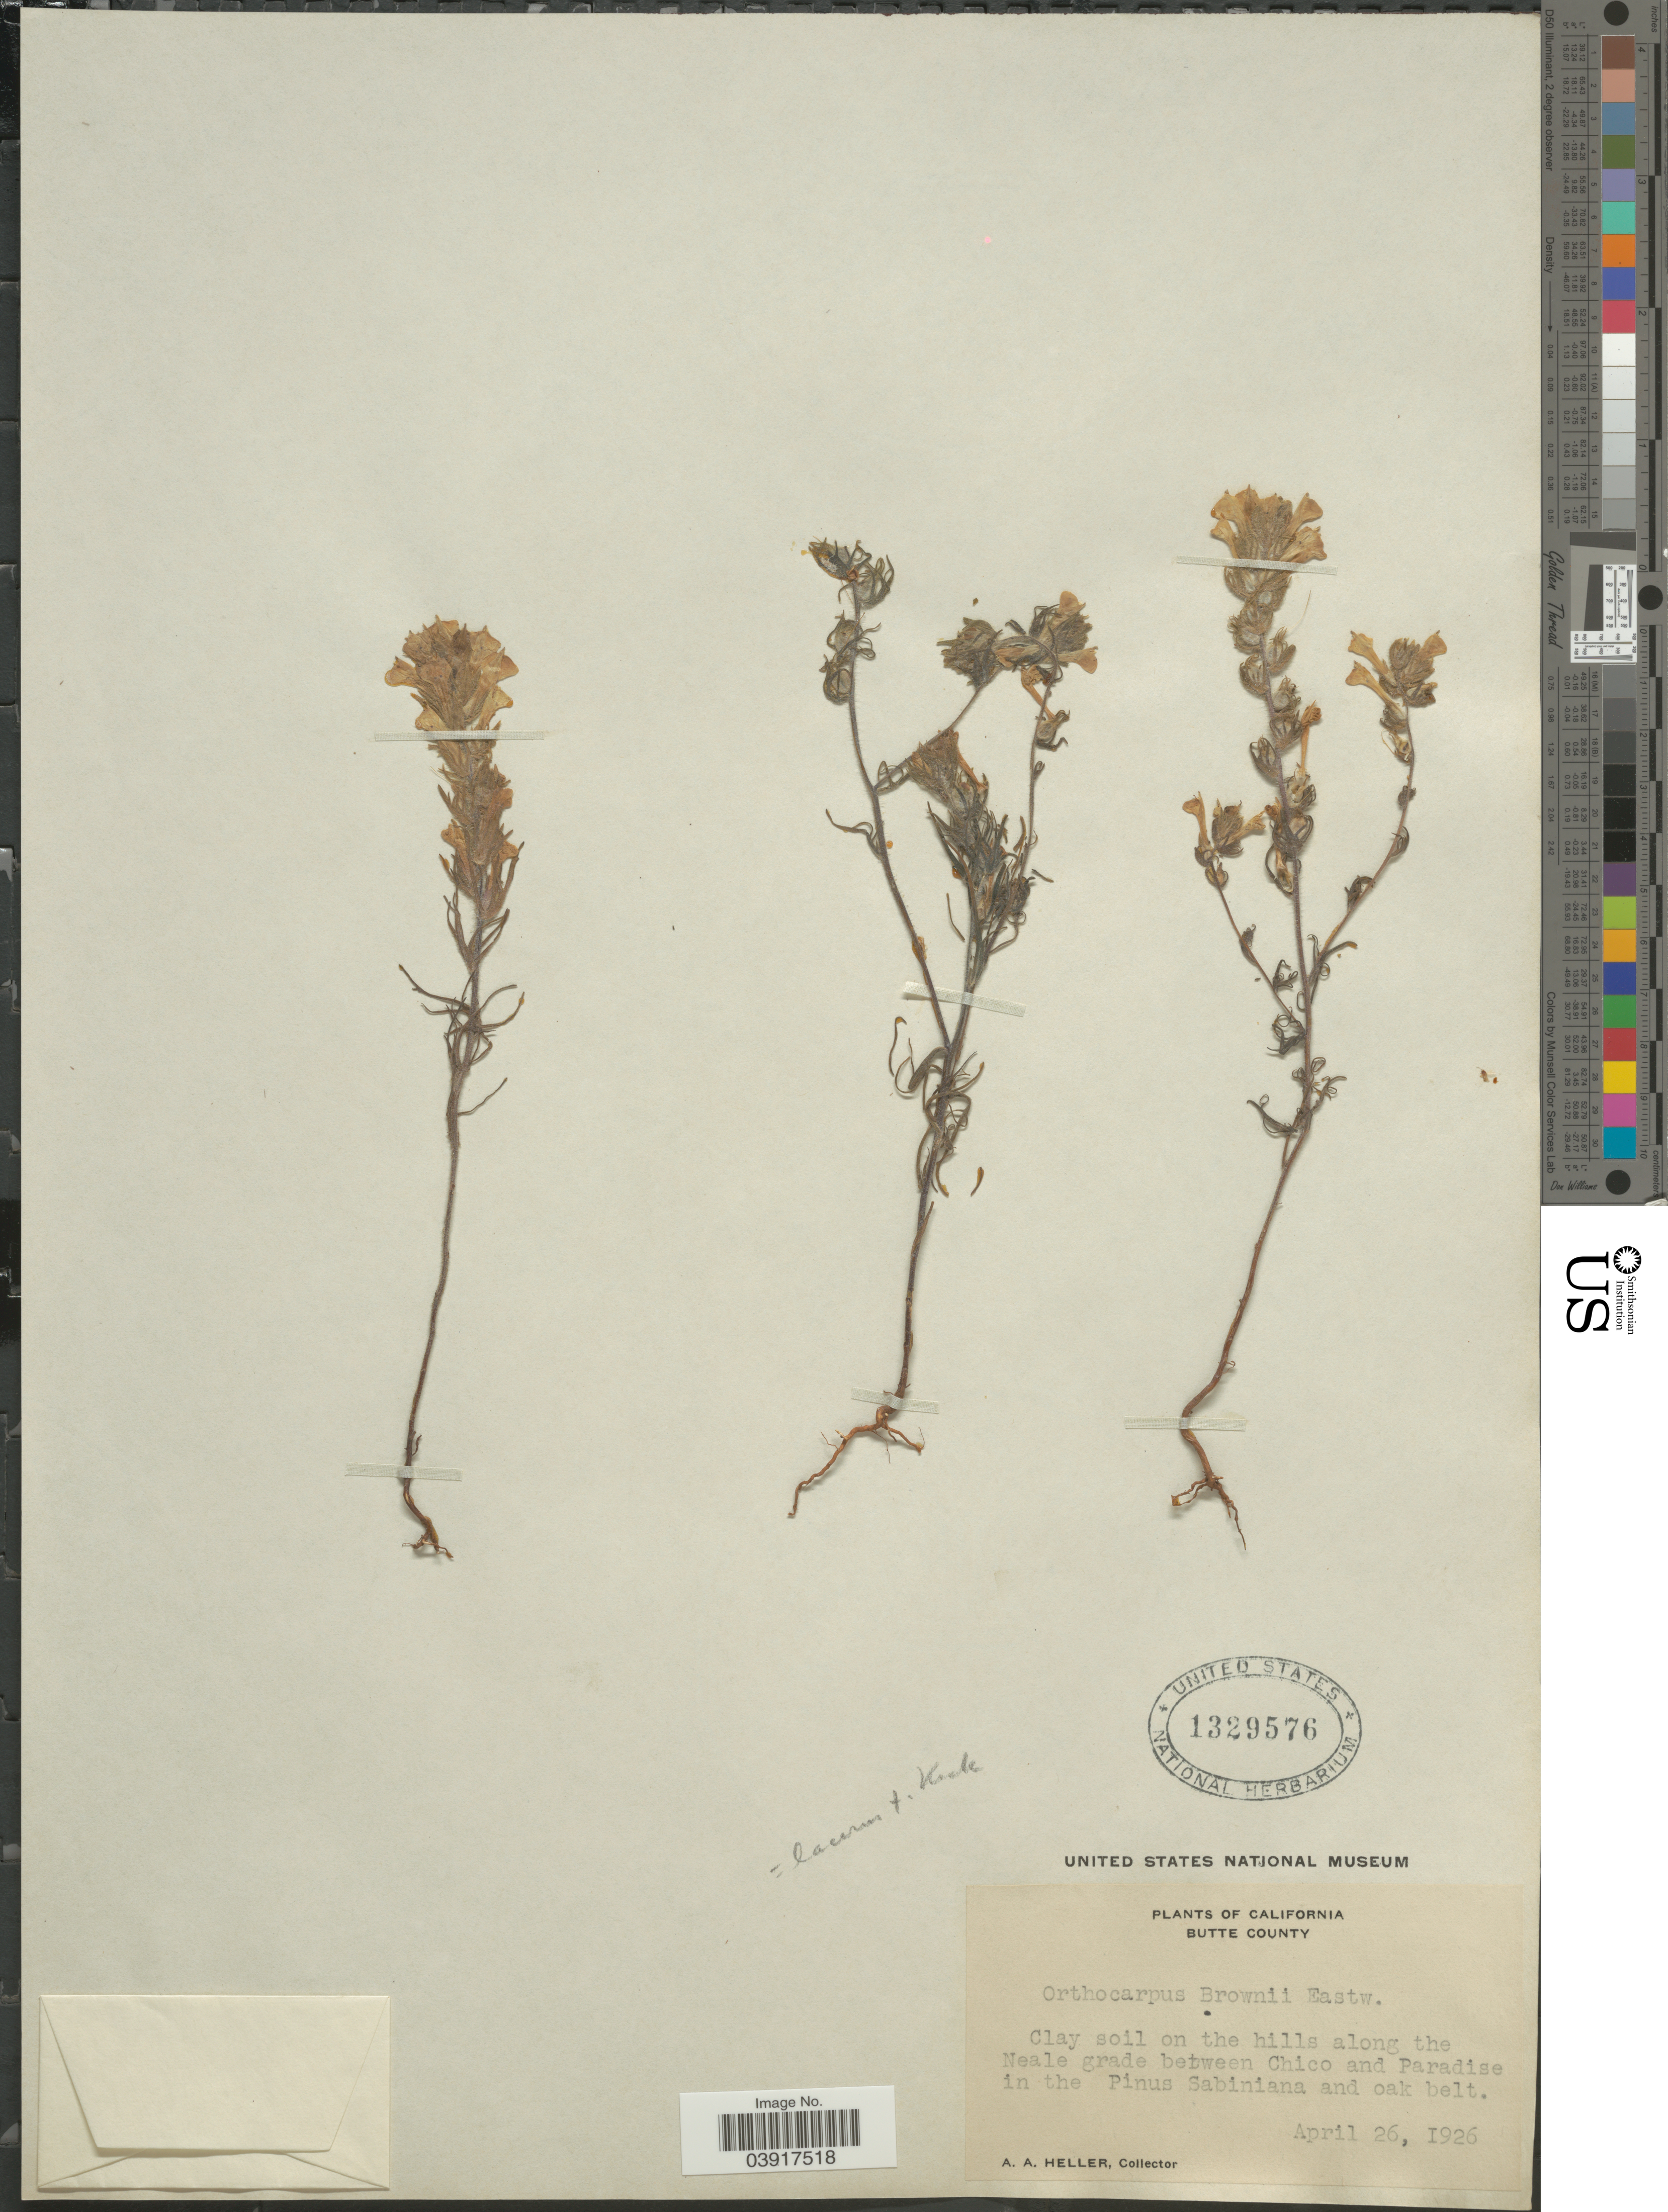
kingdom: Plantae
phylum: Tracheophyta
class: Magnoliopsida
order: Lamiales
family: Orobanchaceae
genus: Orthocarpus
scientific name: Orthocarpus lacerus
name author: Benth.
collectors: A. A. Heller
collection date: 1926-04-26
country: United States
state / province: California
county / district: Butte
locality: Butte County. On the hills along the Neale grade between Chico and Paradise.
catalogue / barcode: US 1329576